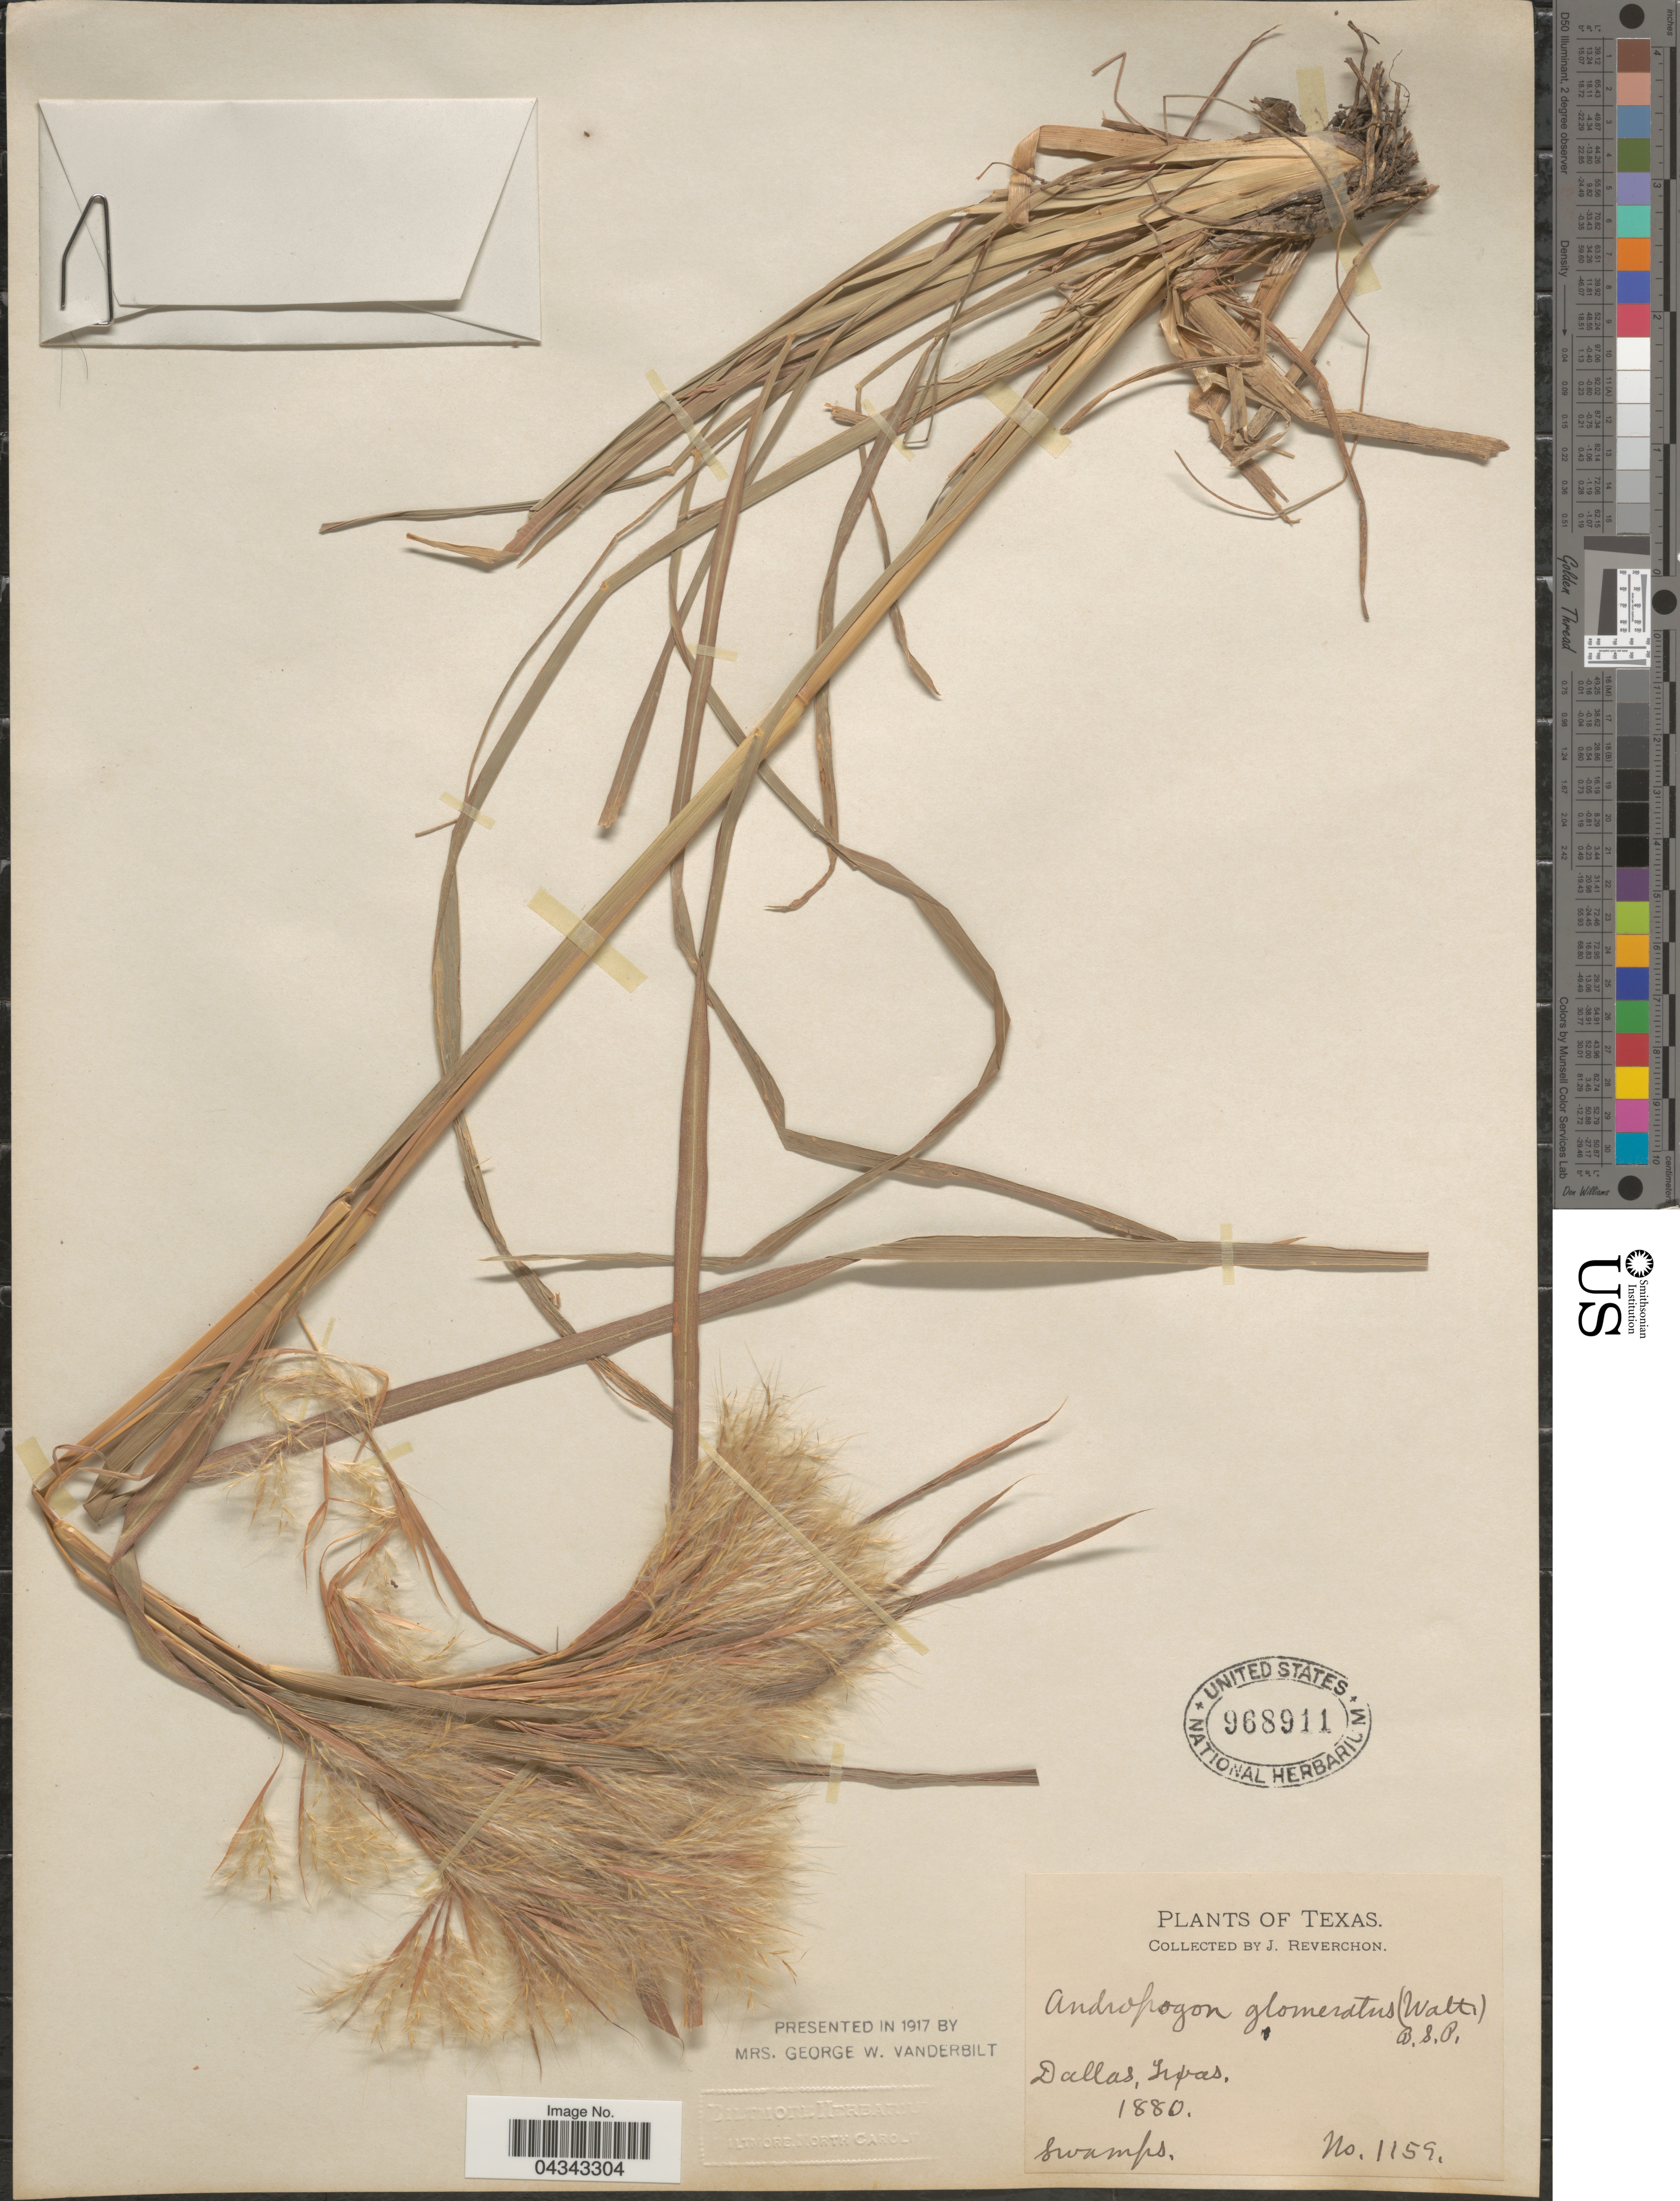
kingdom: Plantae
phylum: Tracheophyta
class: Liliopsida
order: Poales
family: Poaceae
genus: Andropogon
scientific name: Andropogon glomeratus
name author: (Walter) Britton, Stearns & Poggenb.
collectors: J. Reverchon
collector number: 1159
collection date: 1880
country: United States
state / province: Texas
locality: Dallas. Swamps.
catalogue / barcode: US 968911